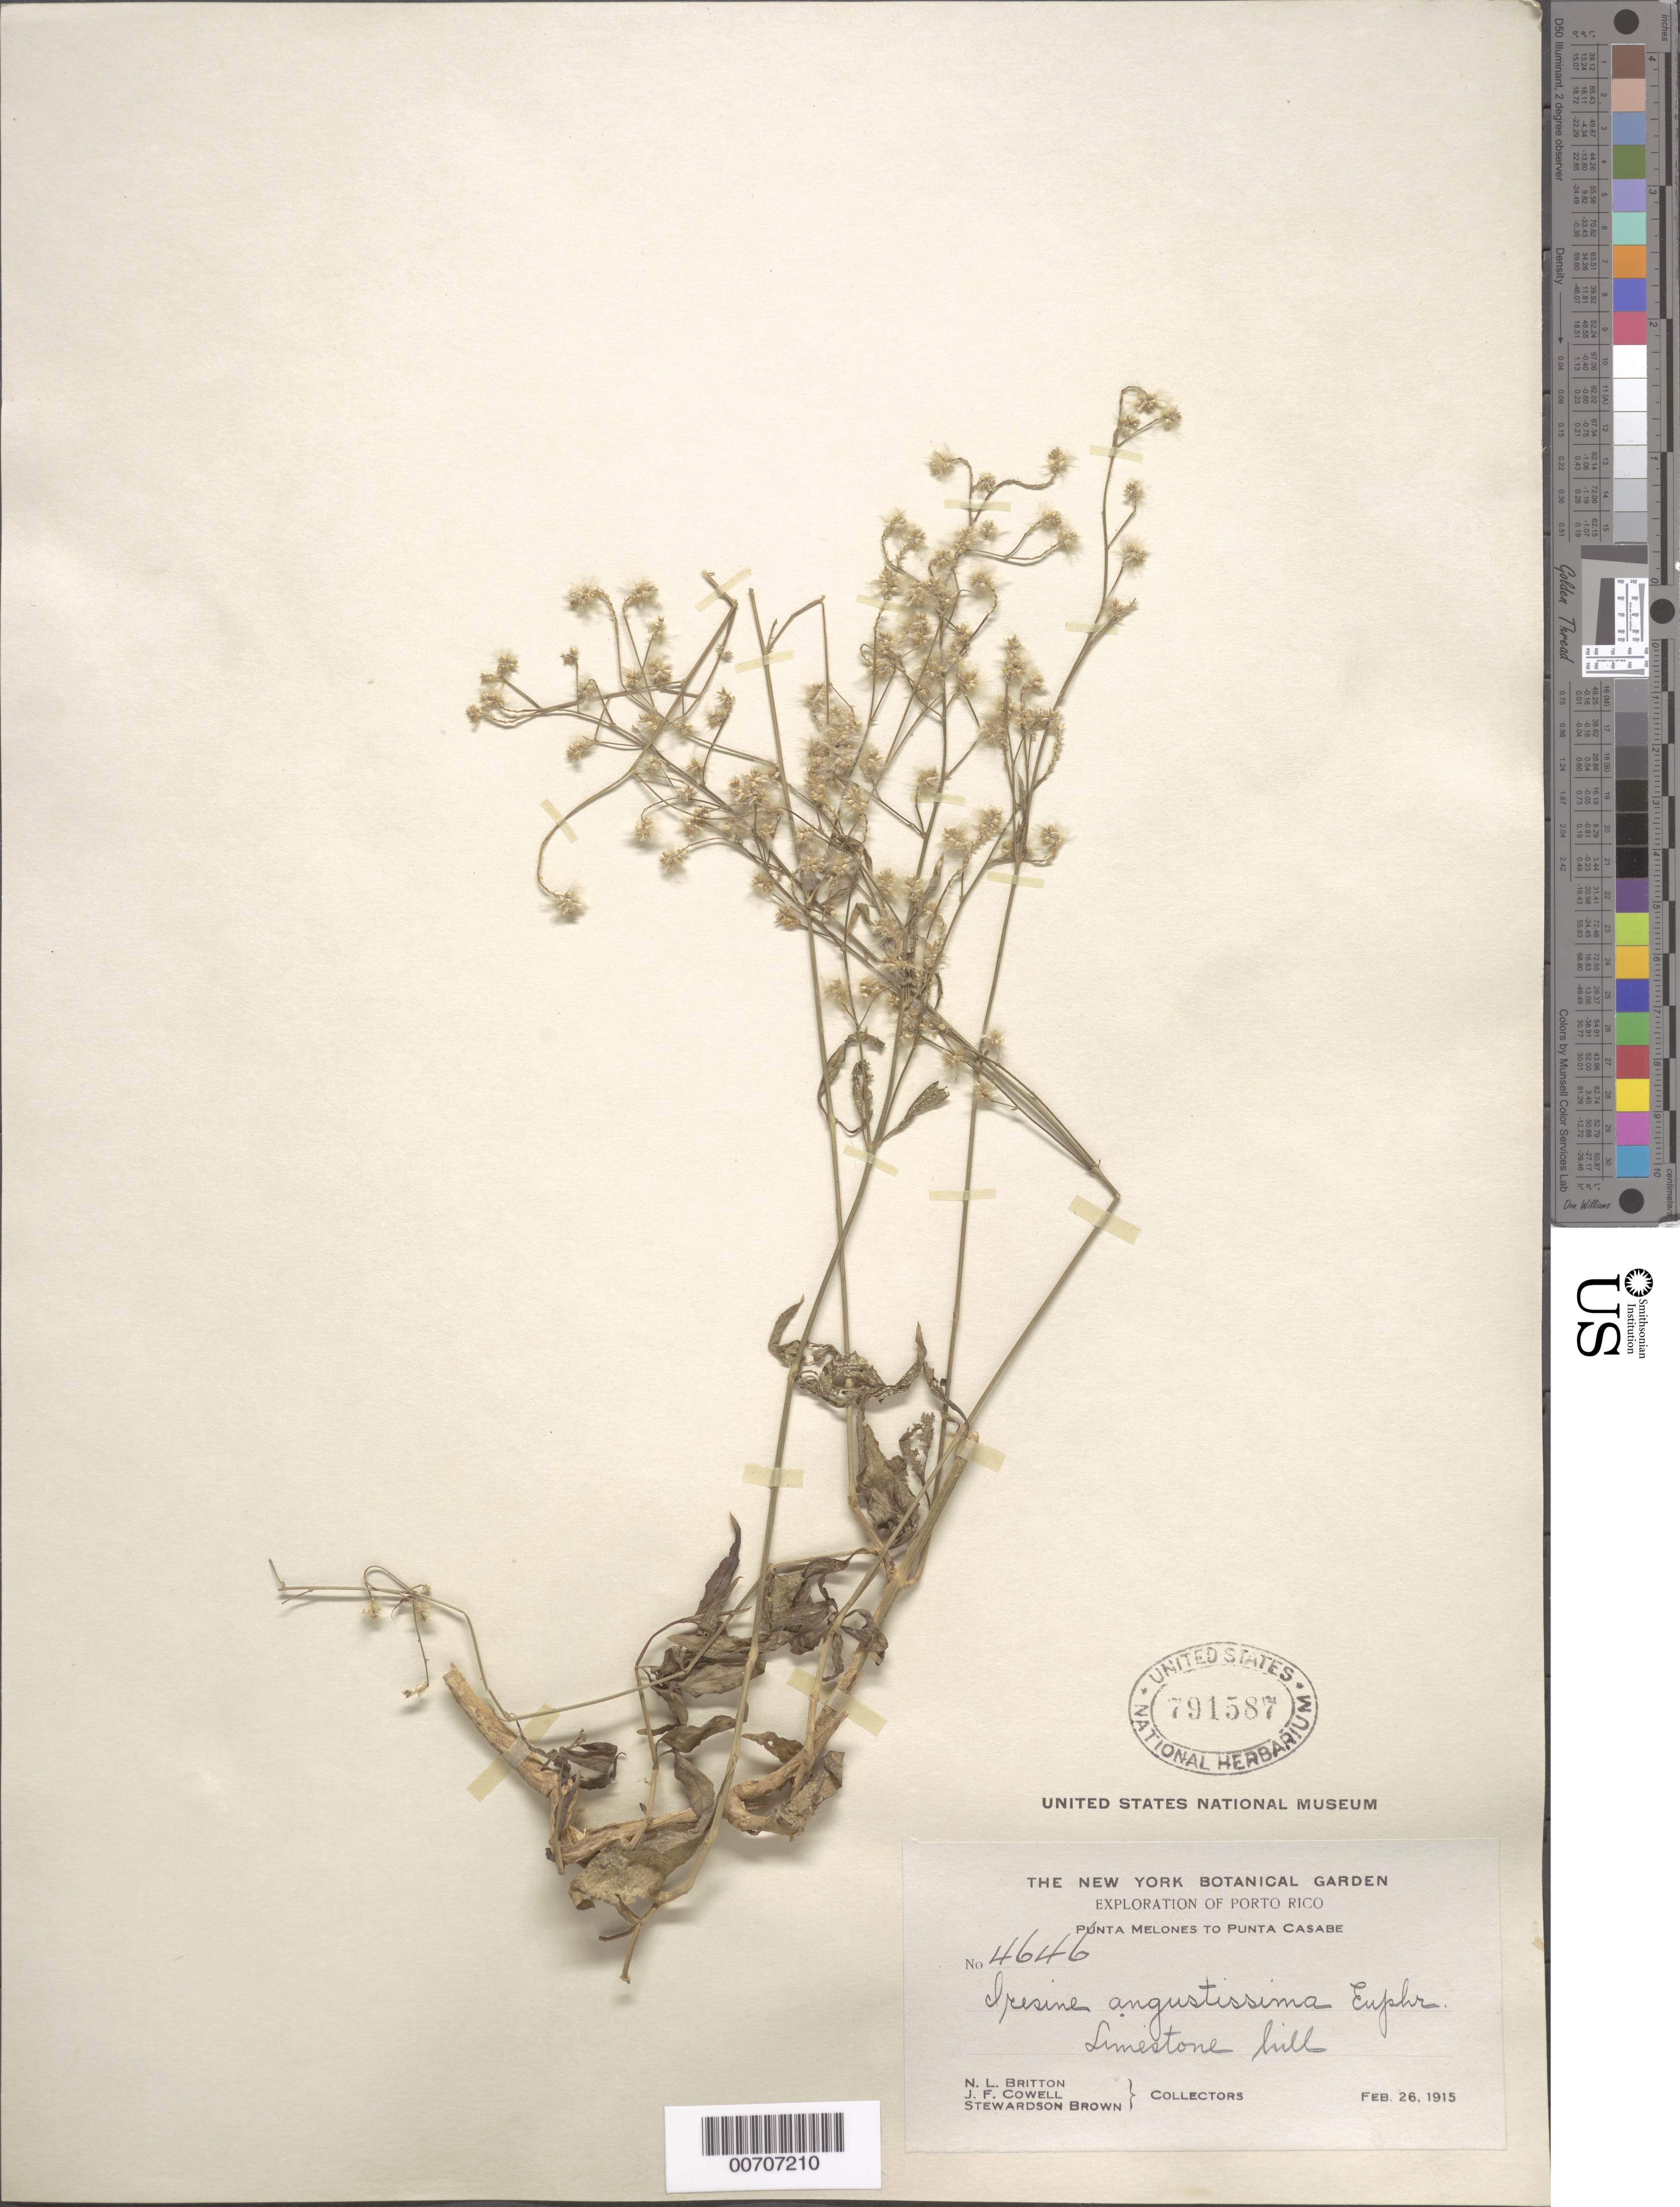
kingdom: Plantae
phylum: Tracheophyta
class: Magnoliopsida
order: Caryophyllales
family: Amaranthaceae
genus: Iresine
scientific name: Iresine angustifolia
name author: Euphrasén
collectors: N. Britton, J. F. Cowell & S. Brown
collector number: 4646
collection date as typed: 26 Feb 1915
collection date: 1915-02-26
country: Puerto Rico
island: Greater Antilles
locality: Punta Melones to Punta Casabe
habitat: Limestone hill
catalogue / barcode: US 791587